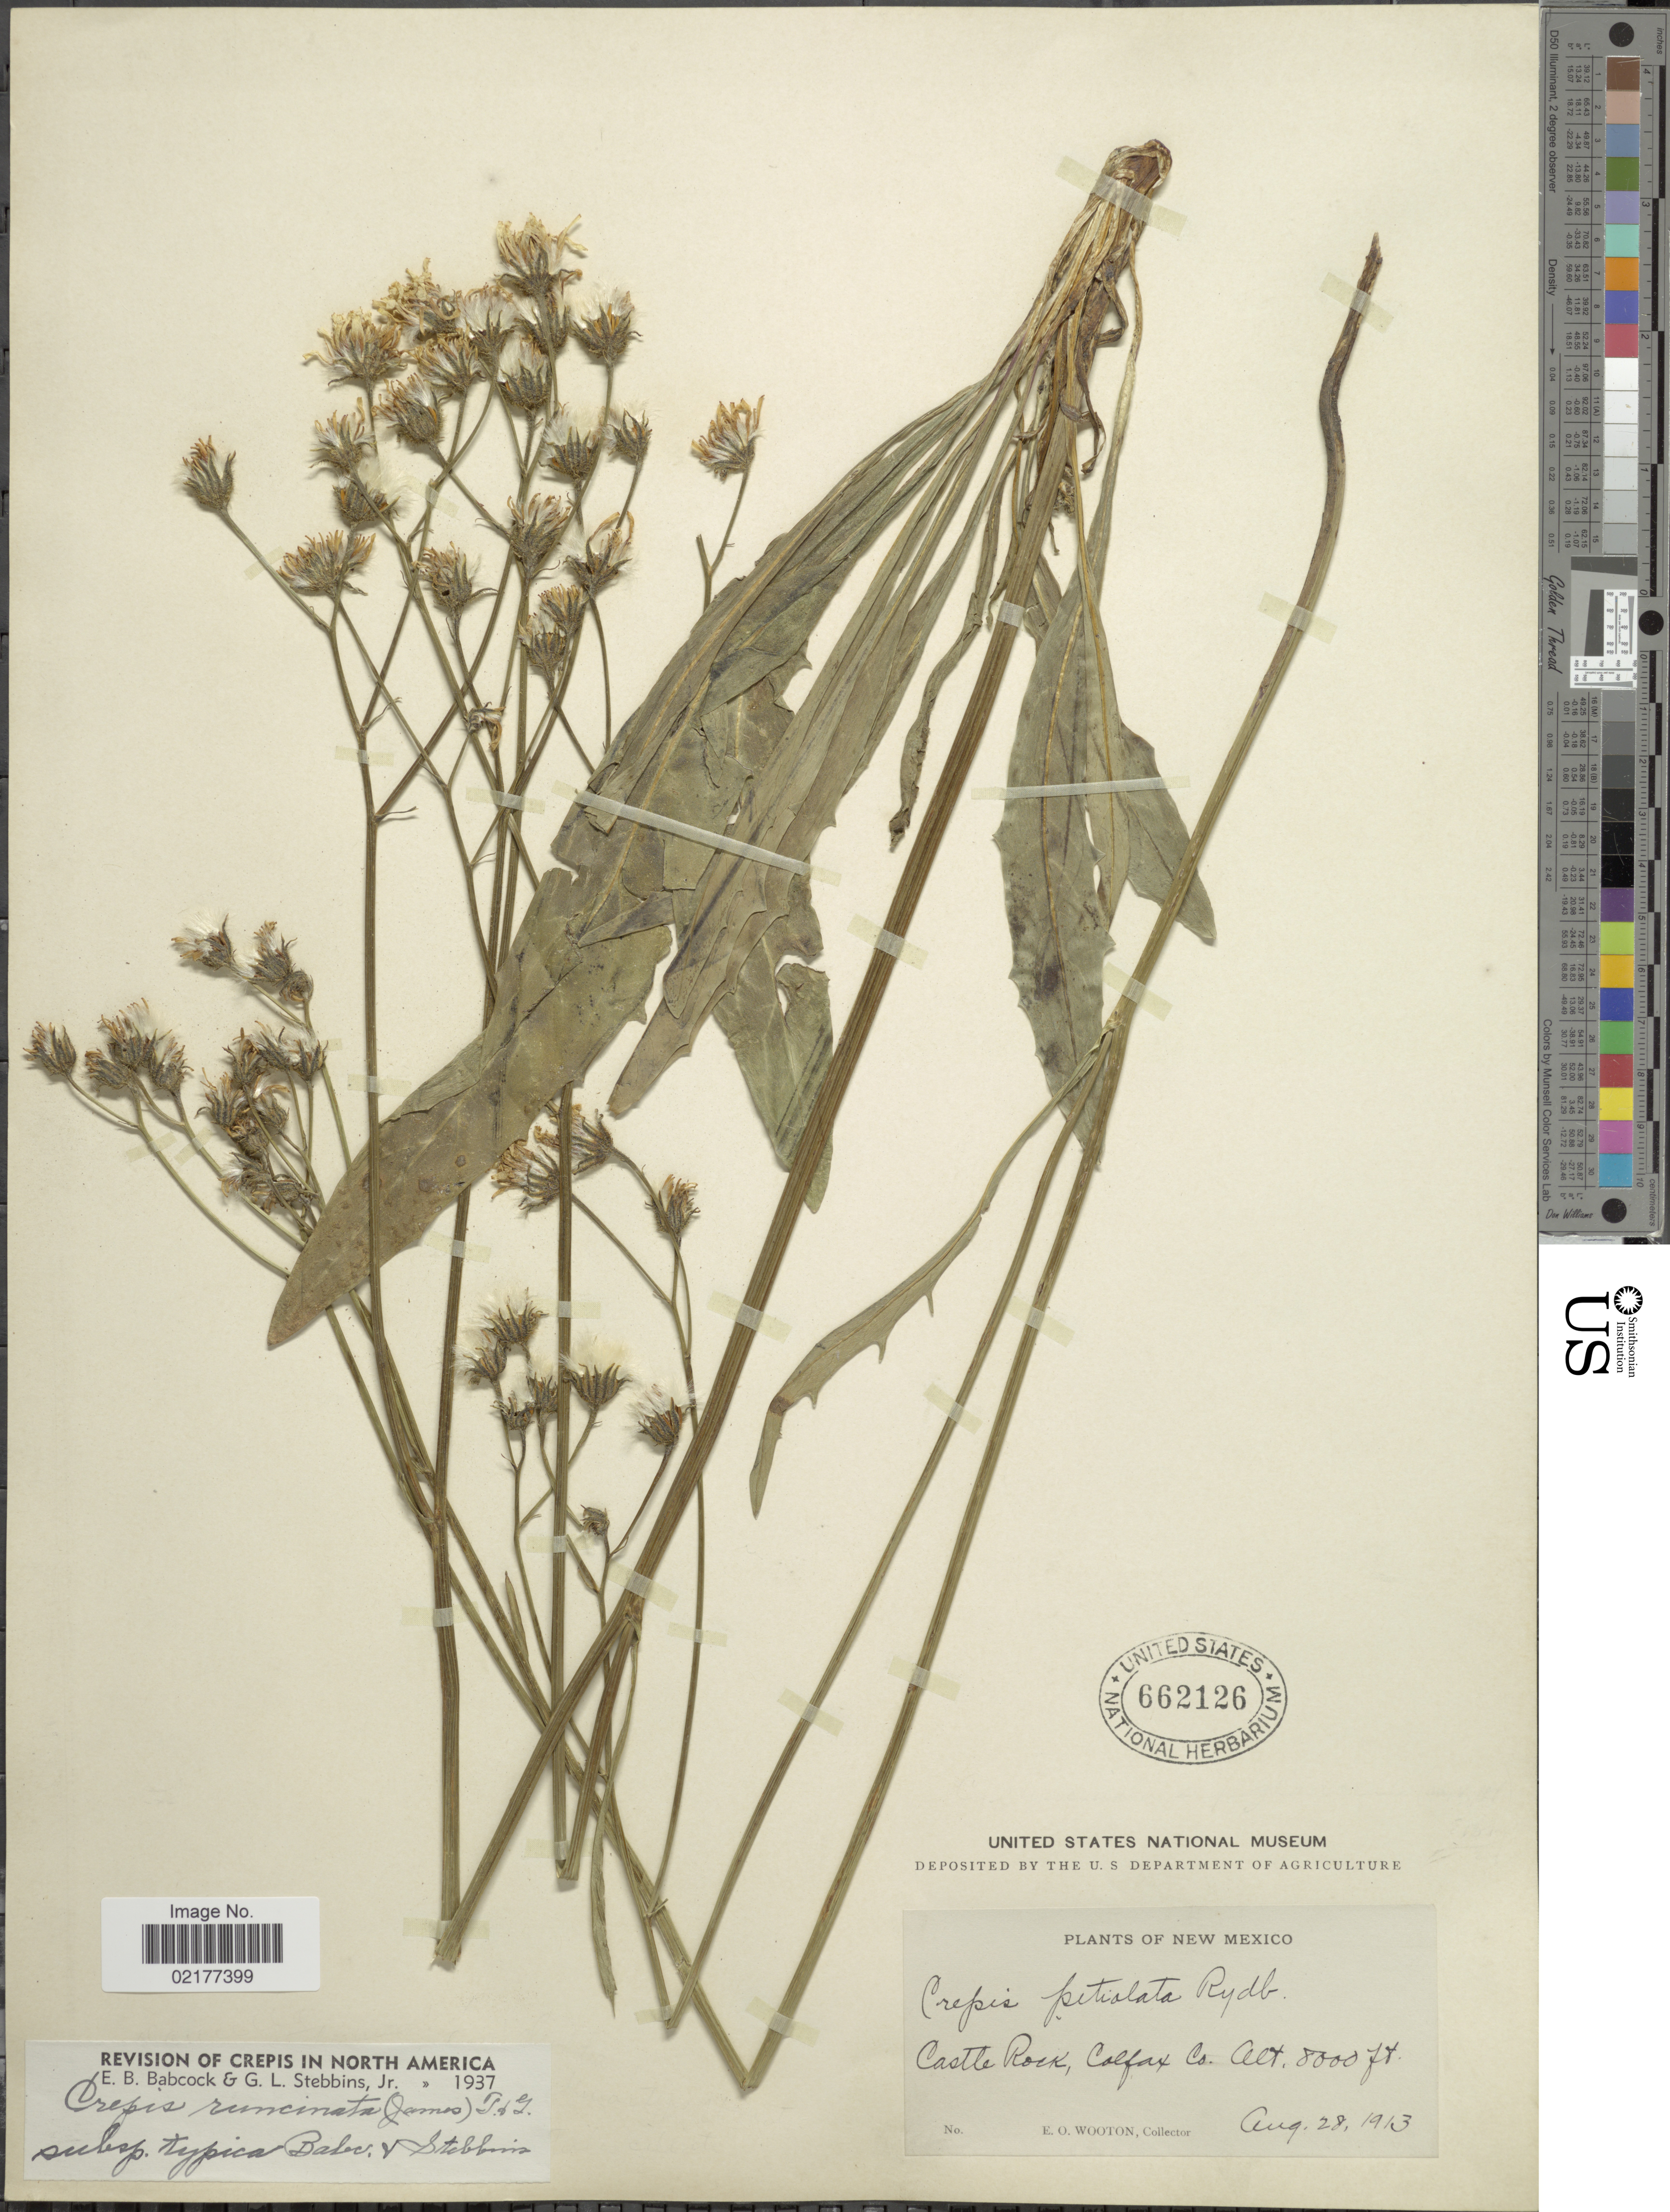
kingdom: Plantae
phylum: Tracheophyta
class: Magnoliopsida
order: Asterales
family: Asteraceae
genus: Crepis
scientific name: Crepis runcinata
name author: Torr. & A. Gray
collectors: E. O. Wooton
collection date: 1913-08-28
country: United States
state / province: New Mexico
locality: Castle Rock, Colfax Co.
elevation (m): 2438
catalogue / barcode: US 662126